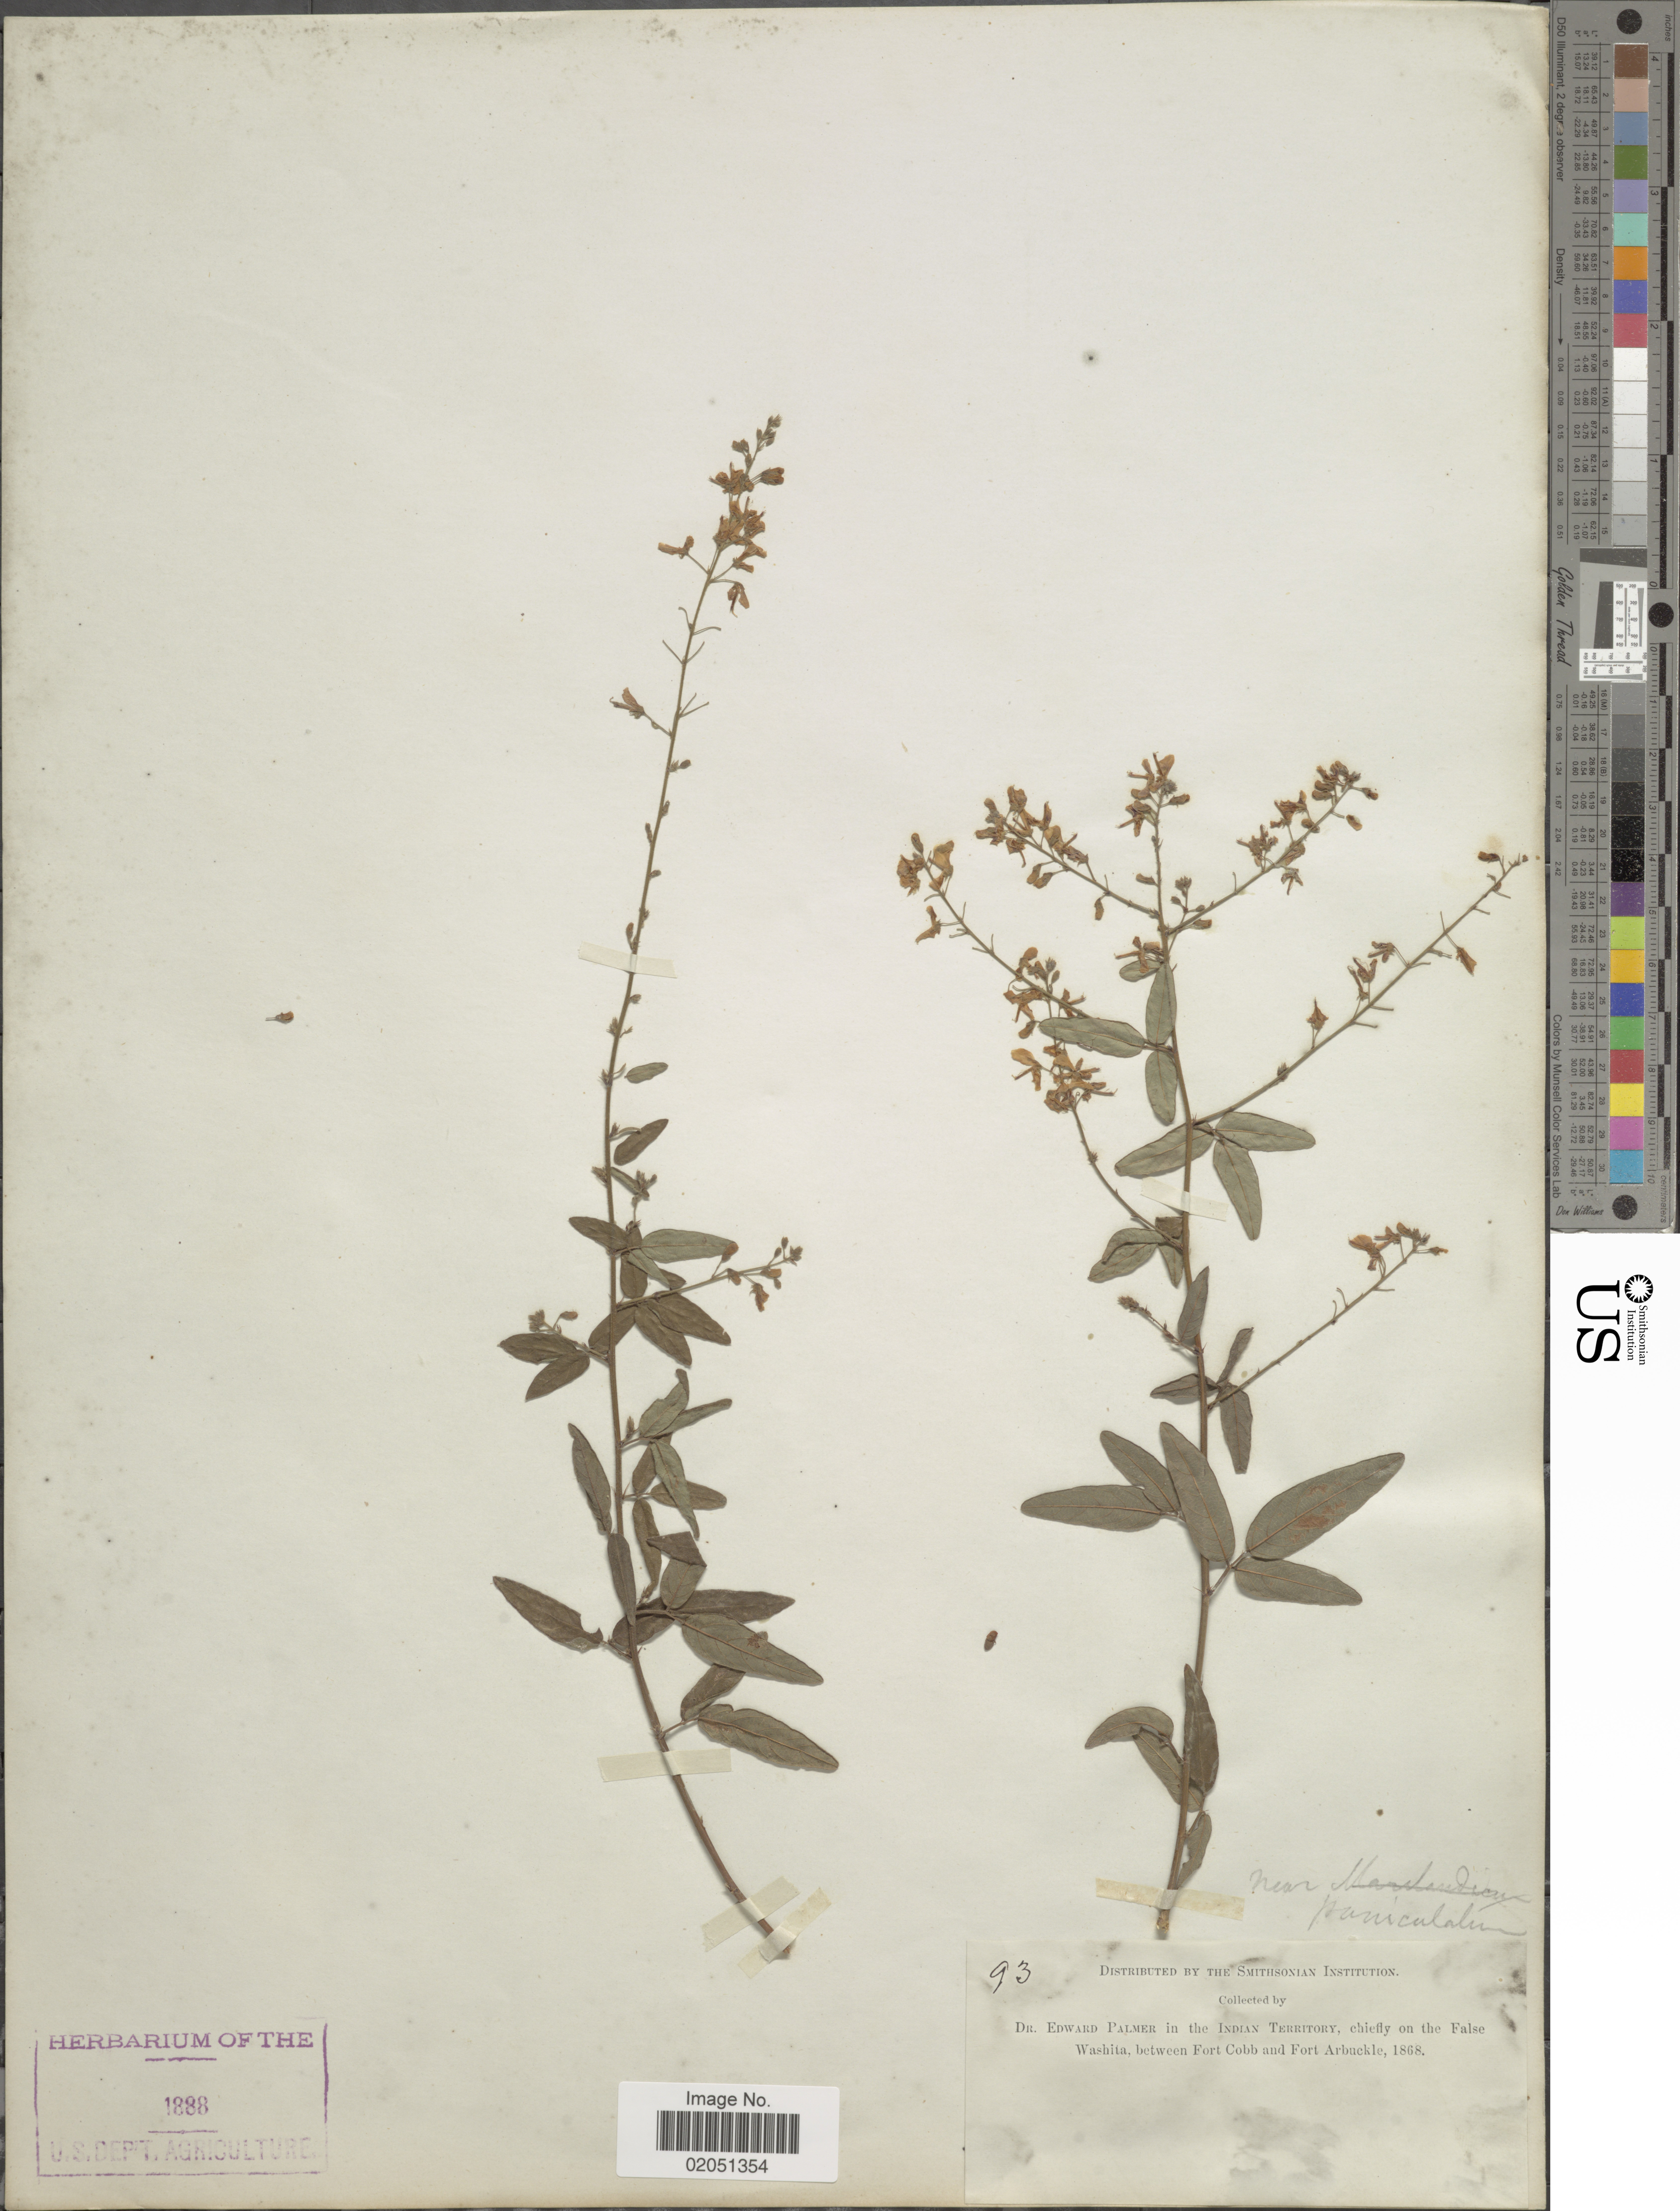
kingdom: Plantae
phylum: Tracheophyta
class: Magnoliopsida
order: Fabales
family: Fabaceae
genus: Desmodium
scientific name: Desmodium paniculatum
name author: (L.) DC.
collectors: E. Palmer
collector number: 93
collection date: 1868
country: United States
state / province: Oklahoma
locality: In the Indian Territory, chiefly on the False Washita, between Fort Cobb and Fort Arbuckle